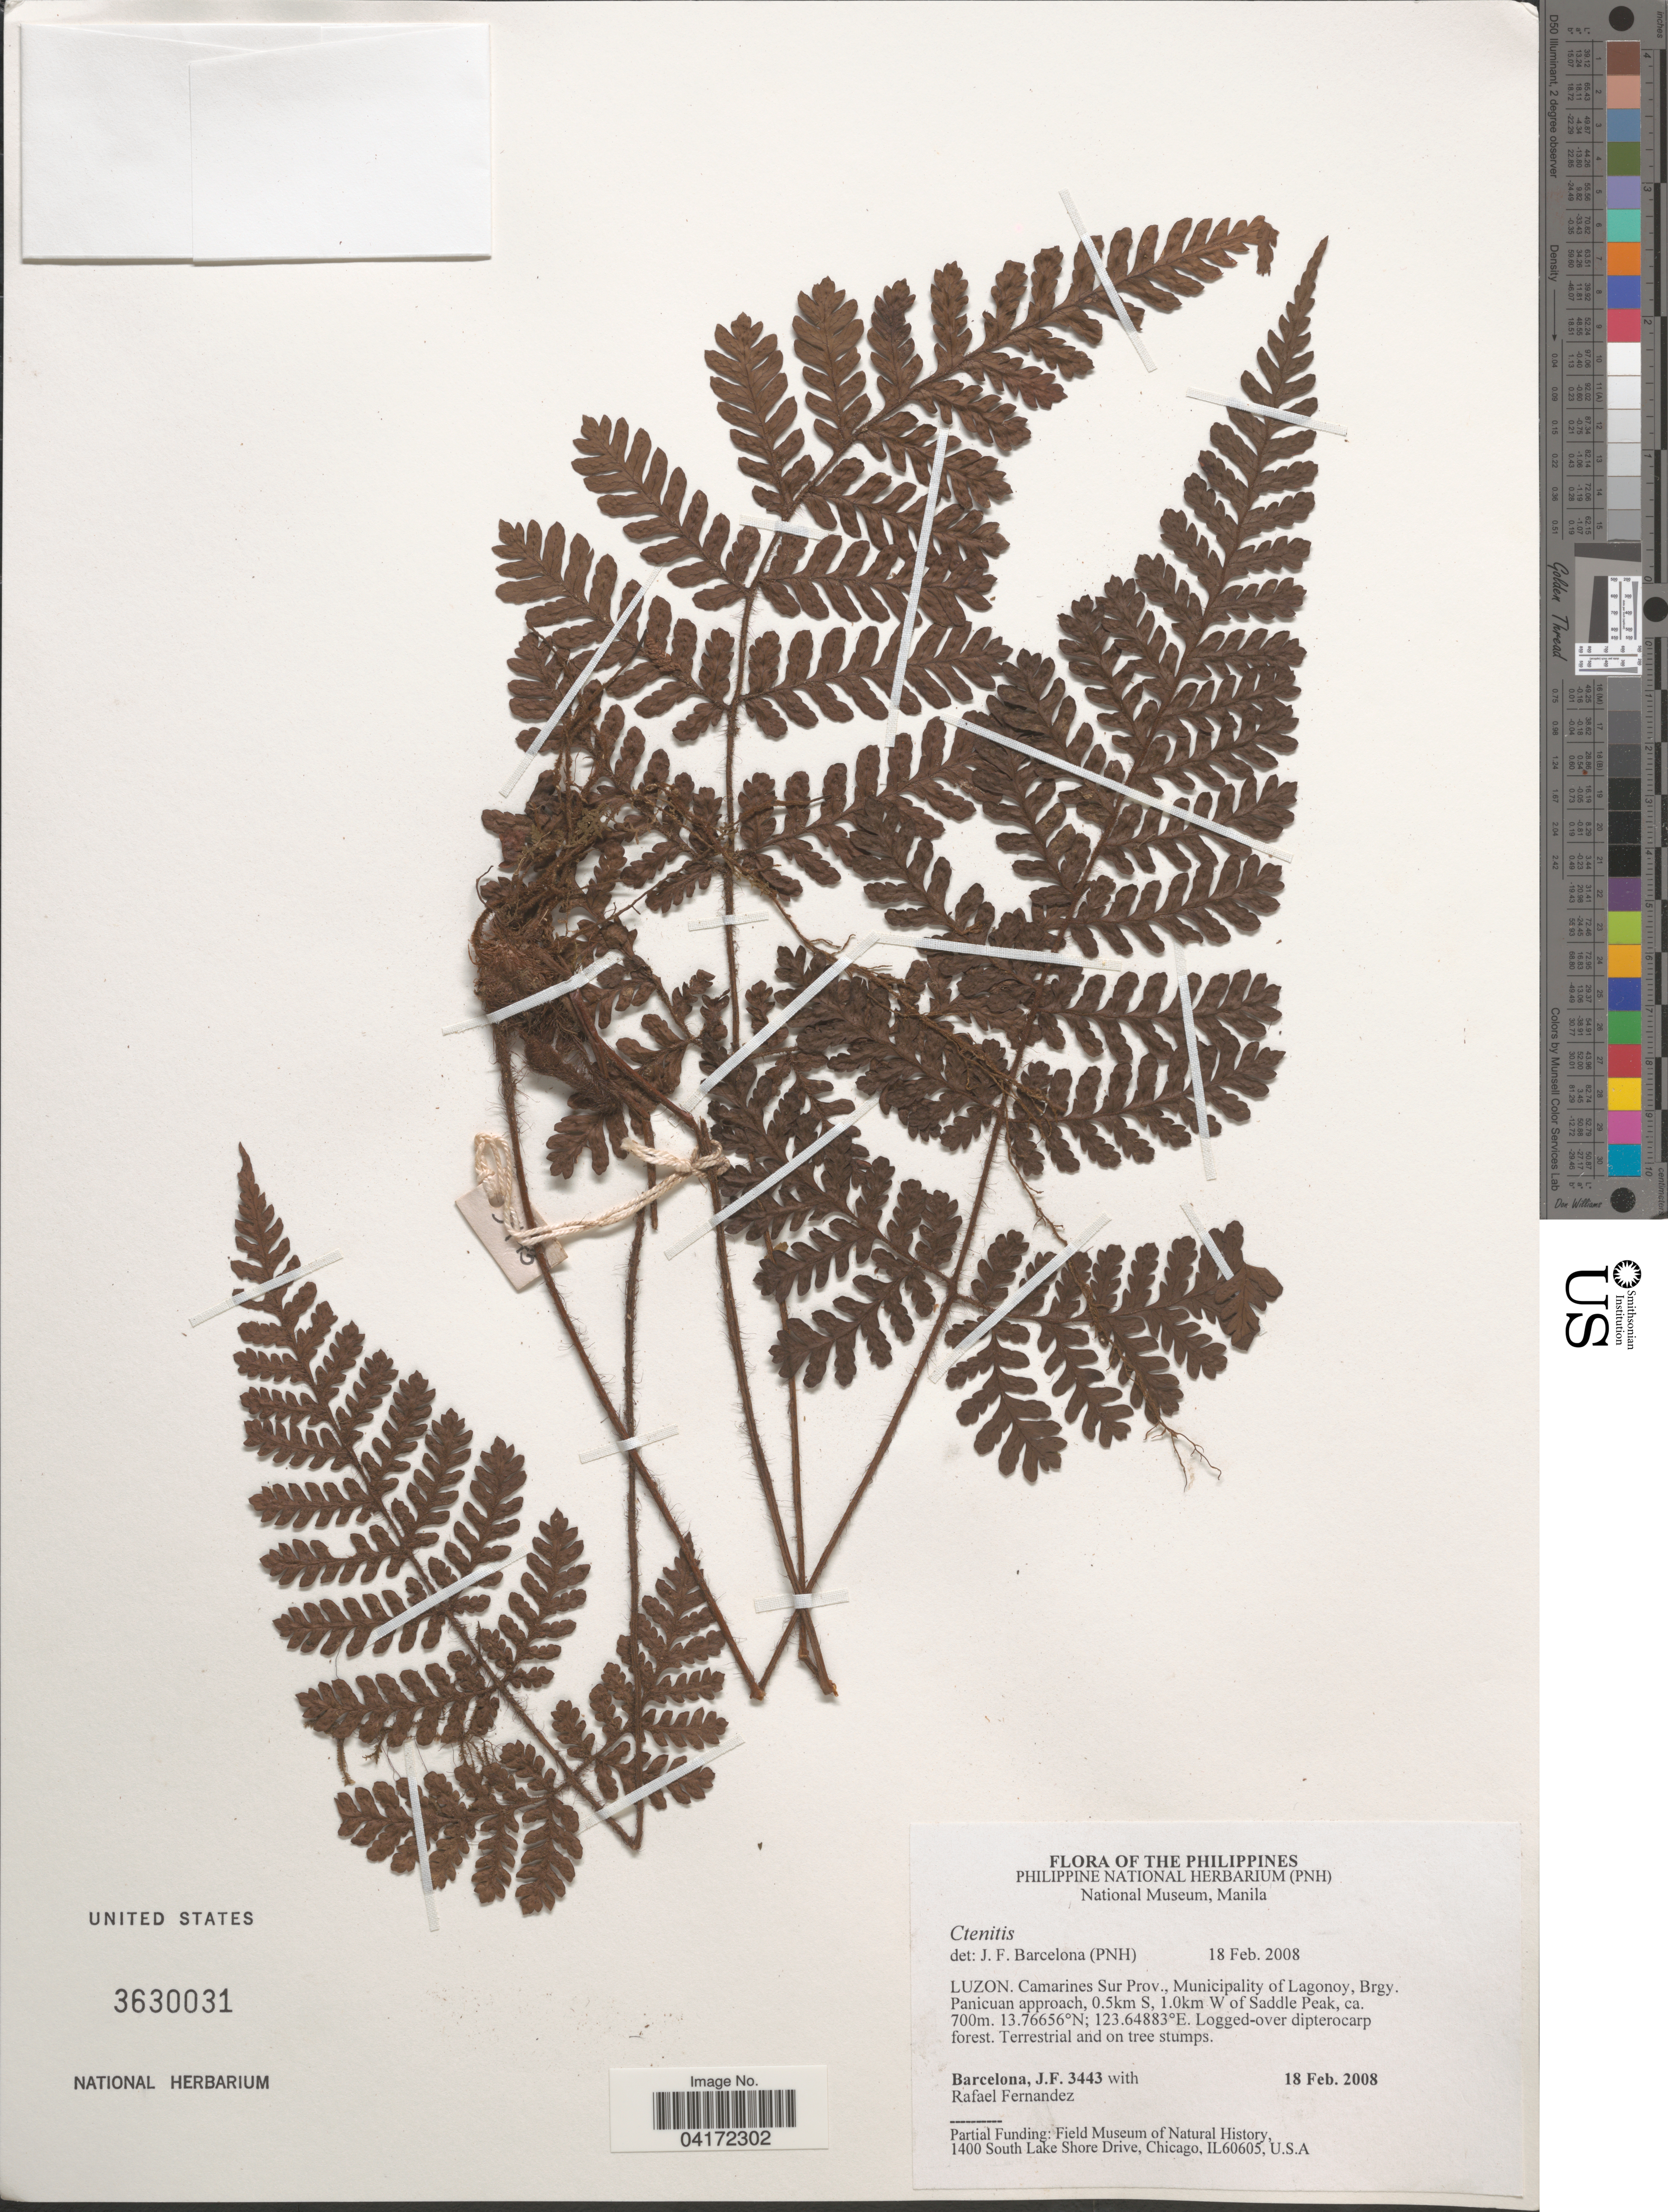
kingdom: Plantae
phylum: Tracheophyta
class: Polypodiopsida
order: Polypodiales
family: Dryopteridaceae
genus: Ctenitis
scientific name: Ctenitis sp.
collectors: J. F. Barcelona & R. Fernandez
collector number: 3443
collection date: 2008-02-18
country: Philippines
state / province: Bicol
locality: Luzon. Camarines Sur Prov., Municipality of Lagonoy, Brgy. Panicuan approach, 0.5km S, 1.0km W of Saddle Peak.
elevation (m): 700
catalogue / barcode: US 3630031